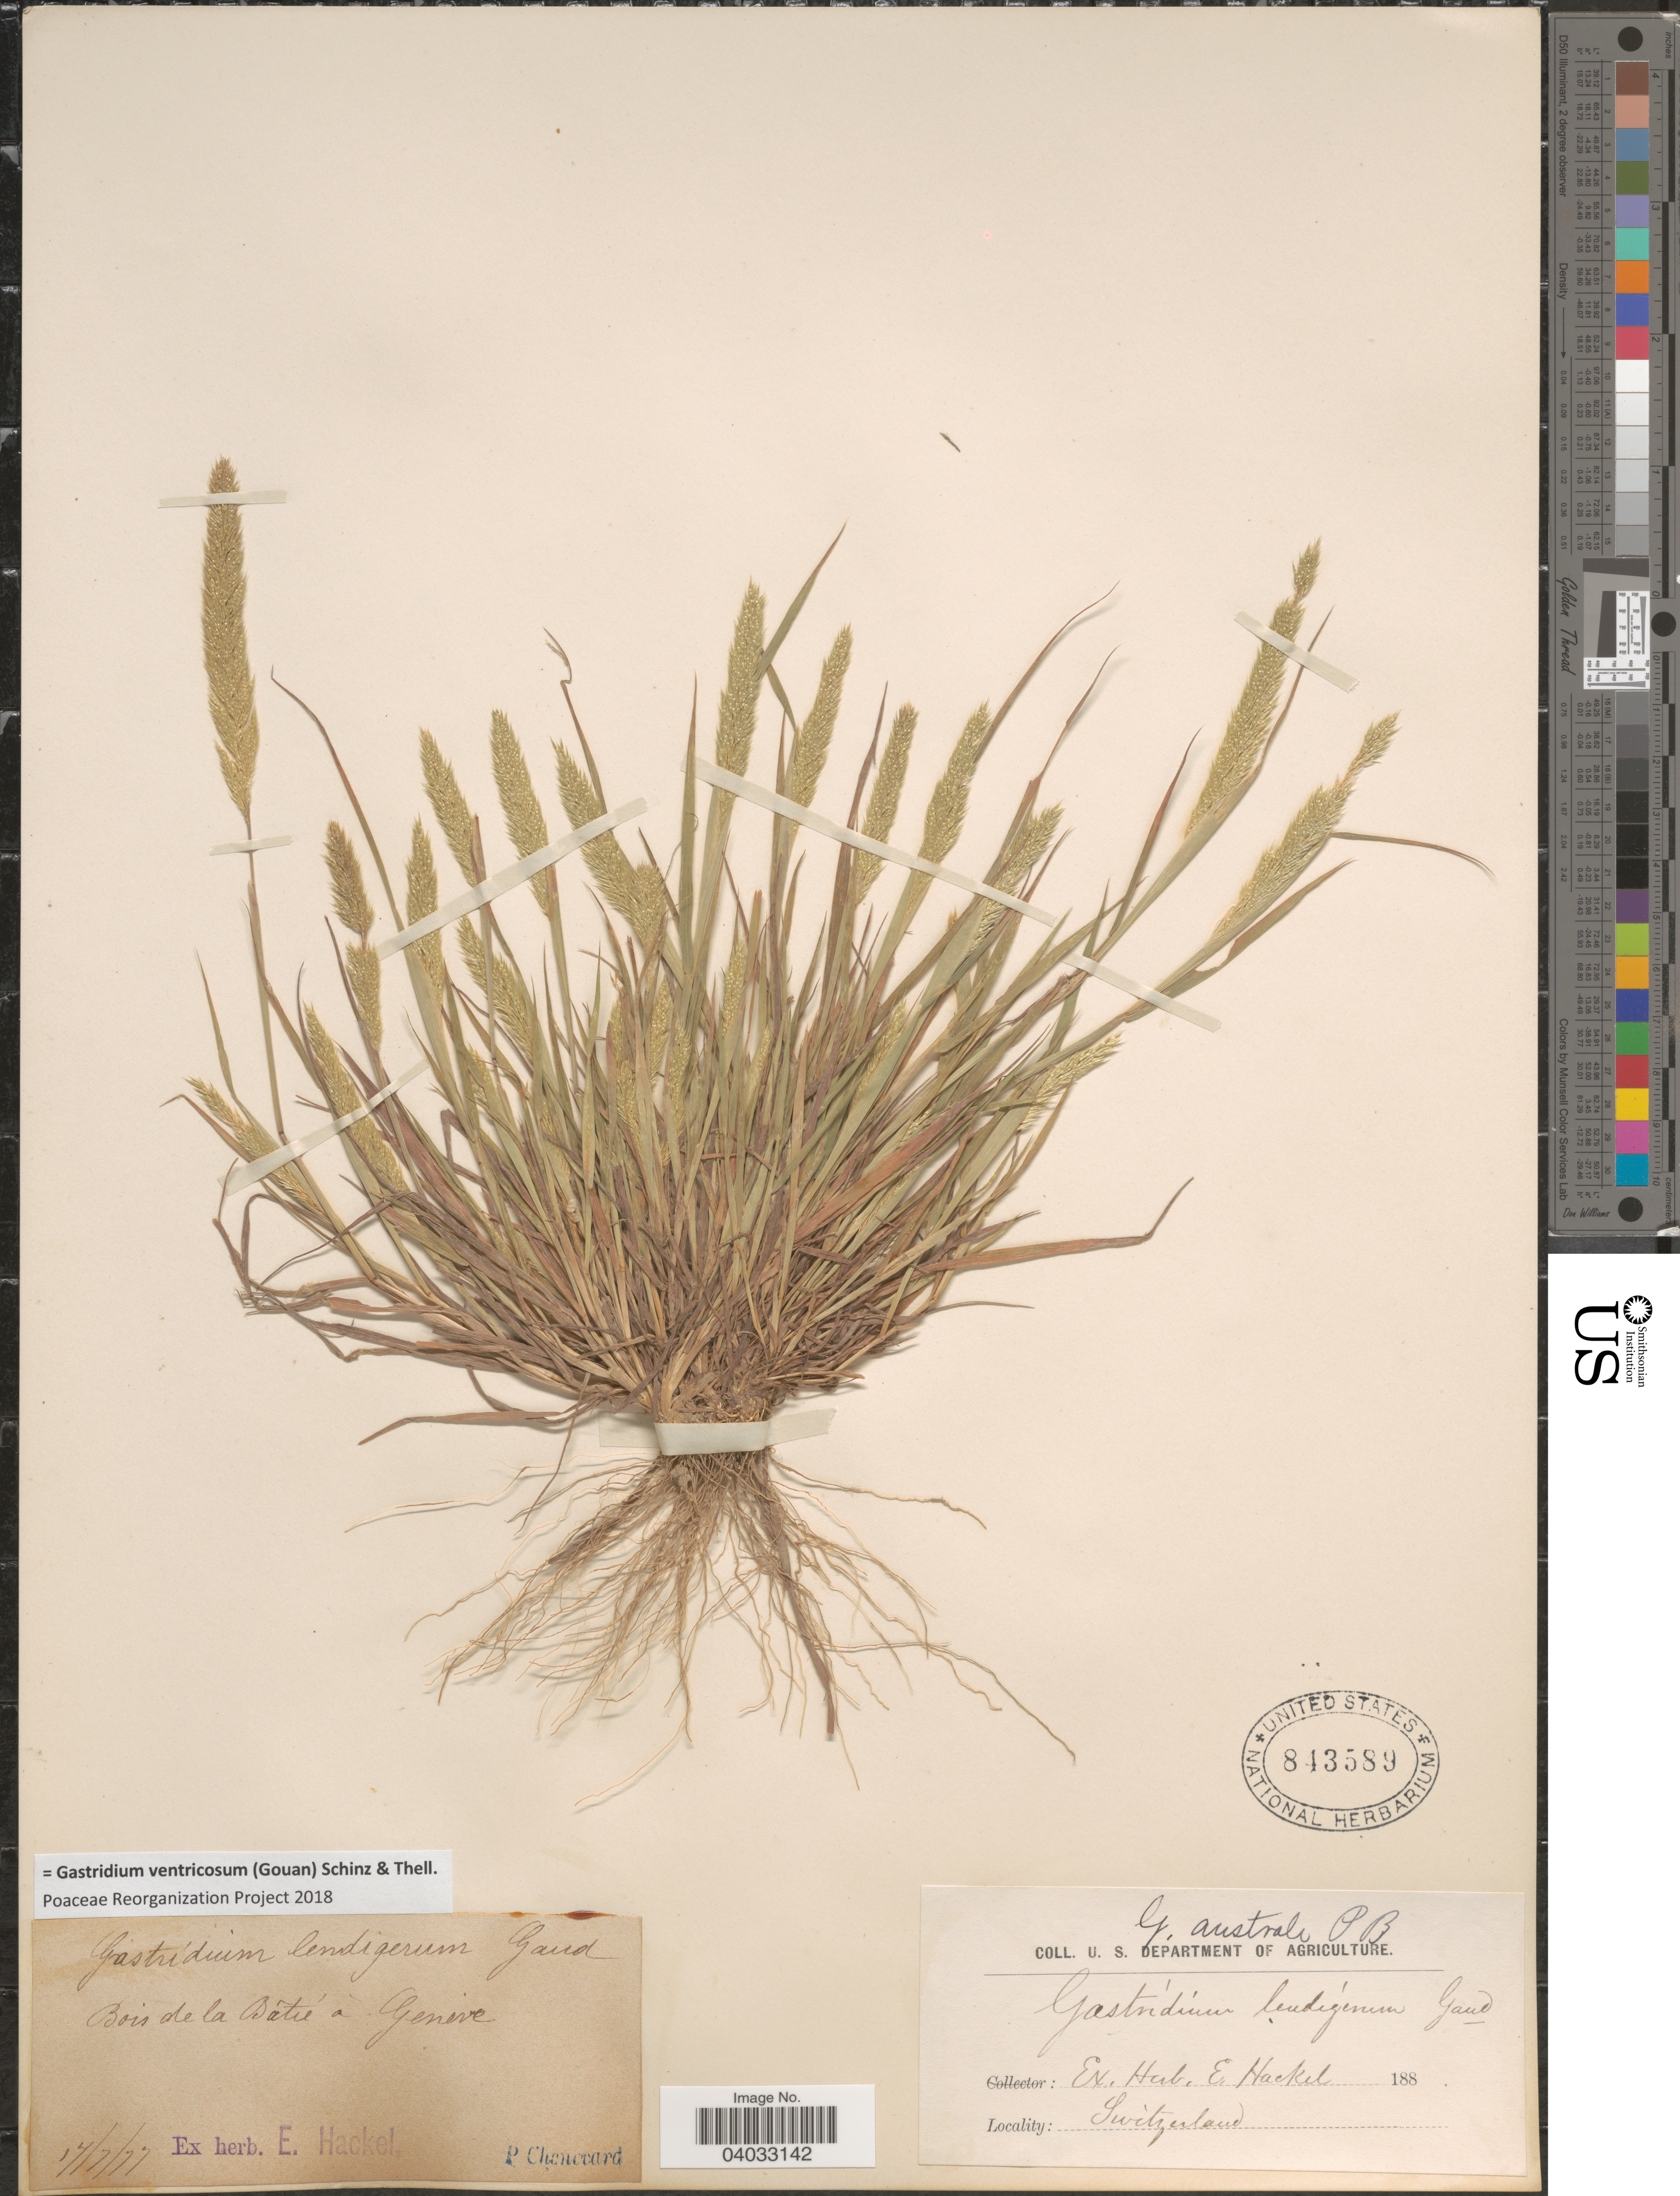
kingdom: Plantae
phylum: Tracheophyta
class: Liliopsida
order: Poales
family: Poaceae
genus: Gastridium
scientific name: Gastridium ventricosum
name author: (Gouan) Schinz & Thell.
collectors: P. Chenevard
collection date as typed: Transcribed d/m/y: 17/7/77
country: Switzerland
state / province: Genève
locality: Bois de la Batié à Geneve.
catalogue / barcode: US 843589